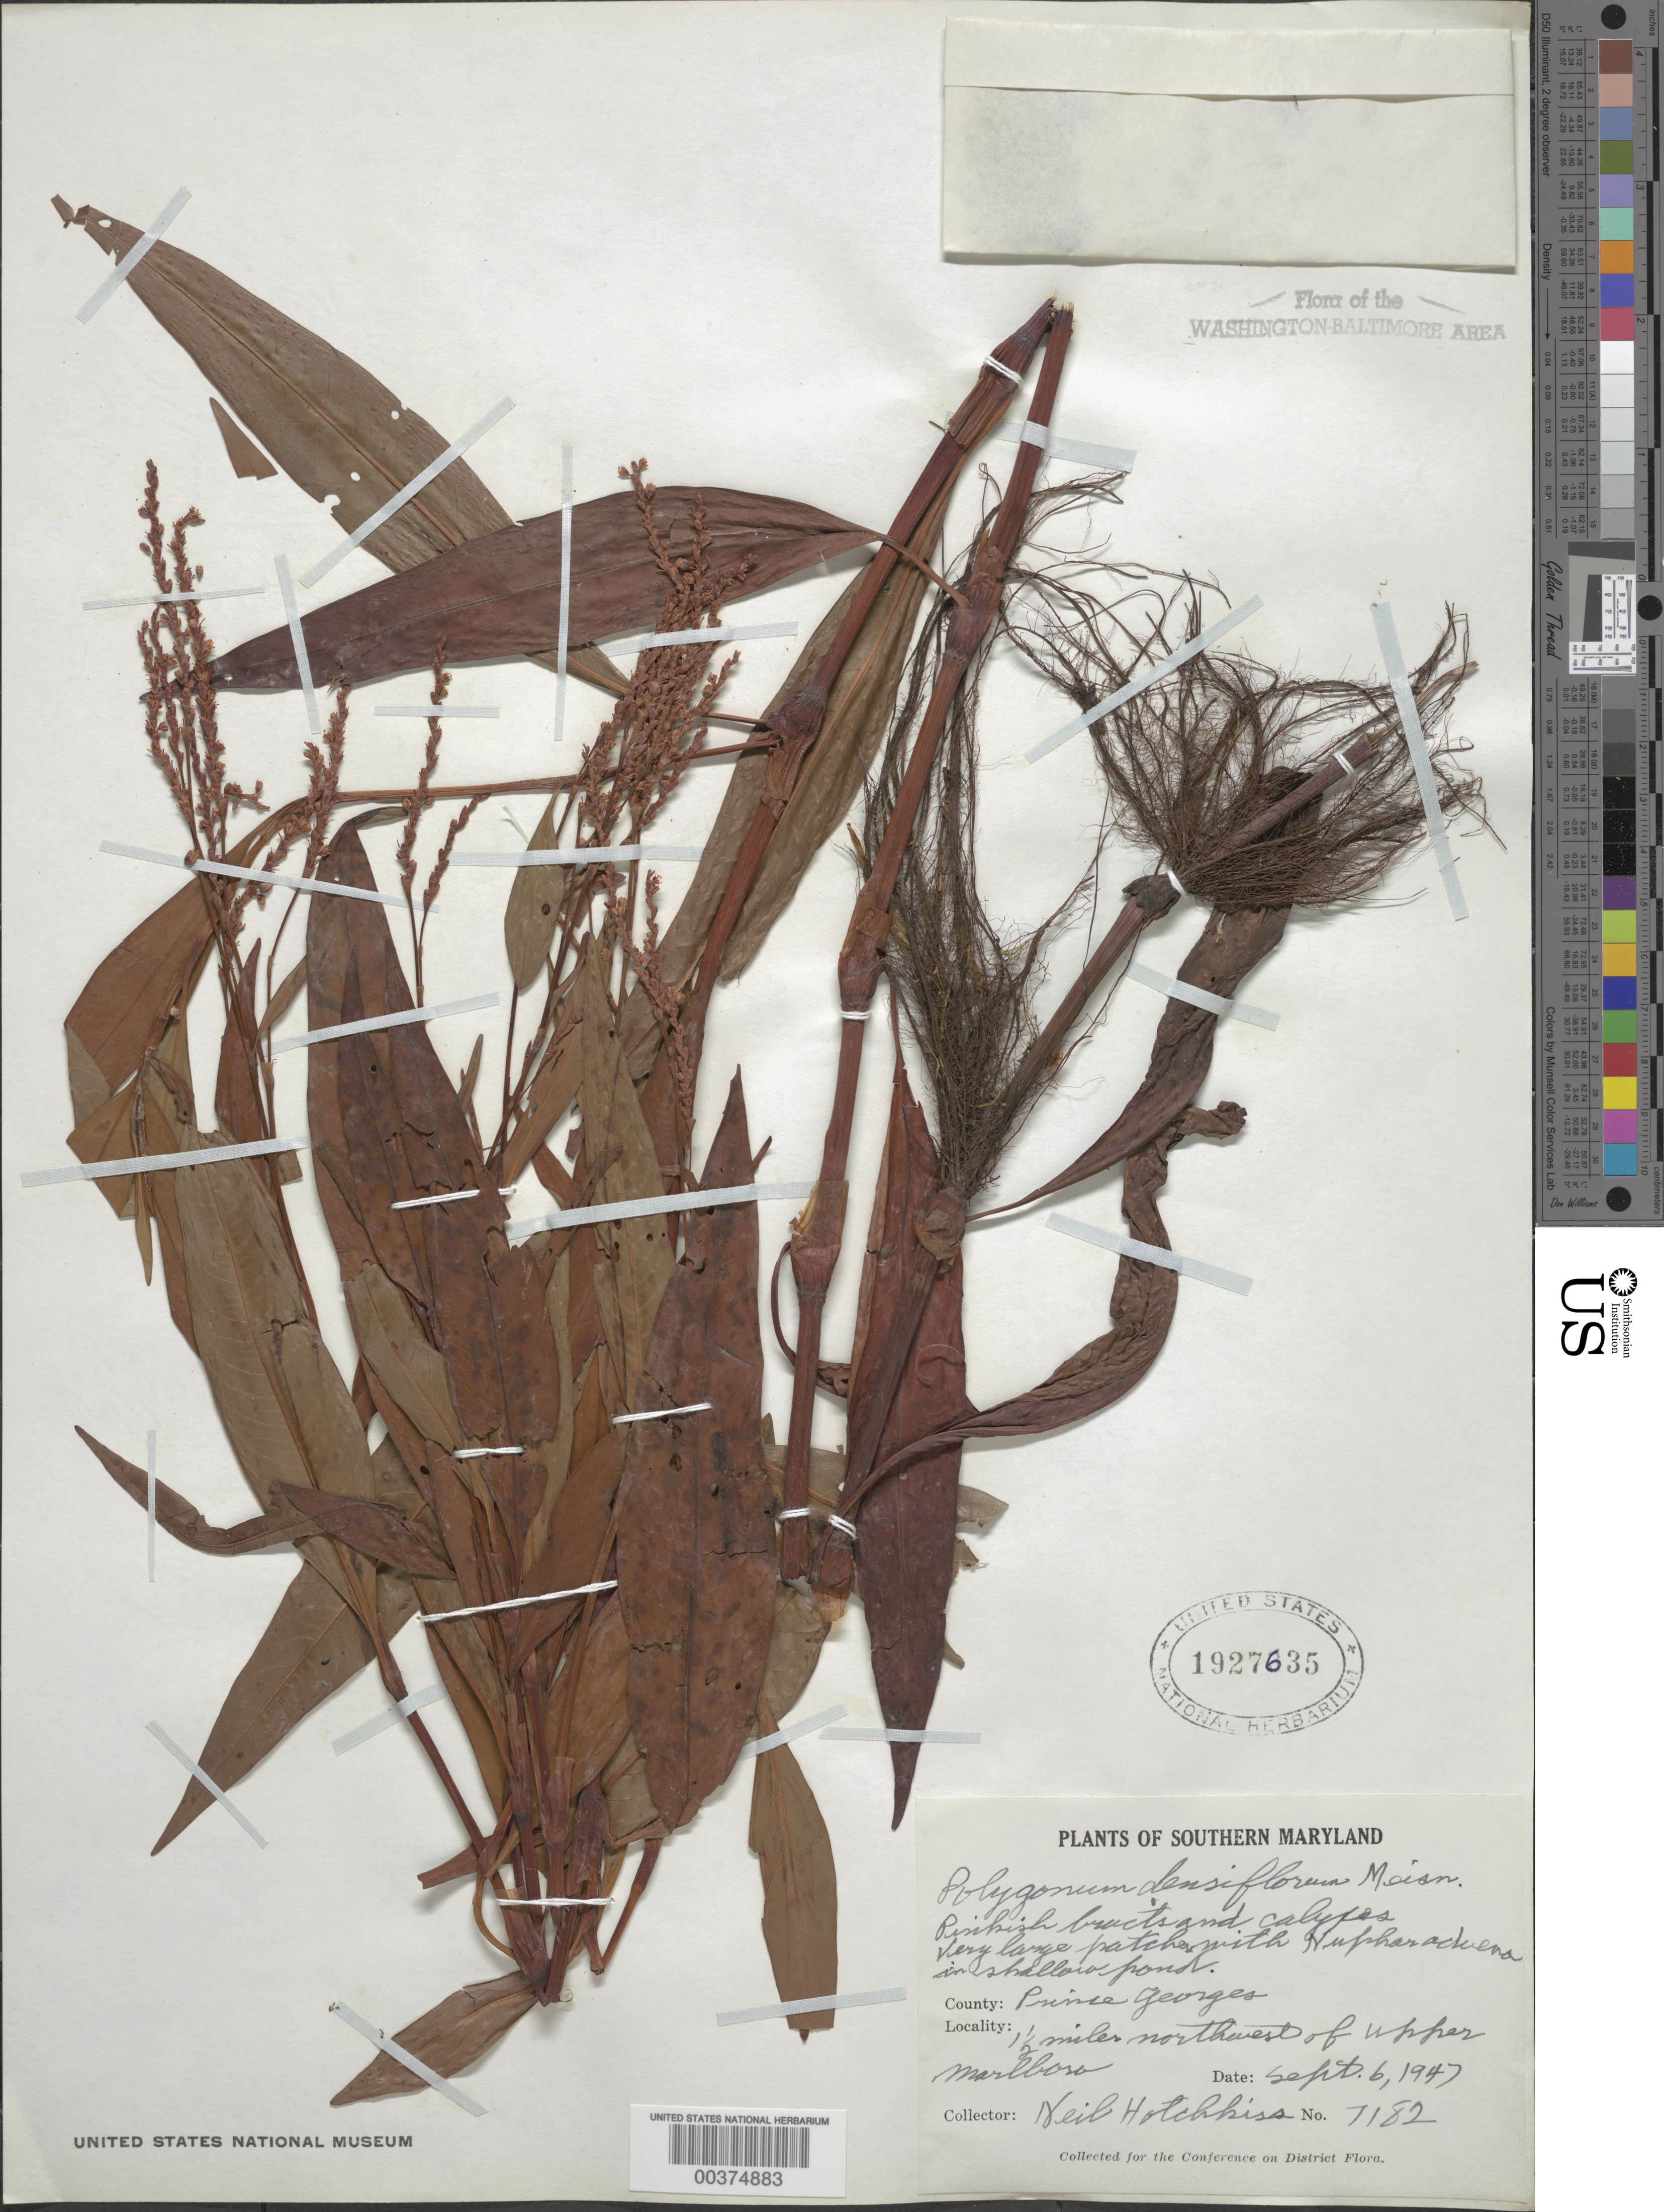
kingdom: Plantae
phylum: Tracheophyta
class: Magnoliopsida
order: Caryophyllales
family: Polygonaceae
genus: Persicaria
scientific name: Persicaria glabra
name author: (Willd.) M. Gómez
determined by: Atha, D. E.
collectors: N. Hotchkiss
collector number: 7182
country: United States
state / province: Maryland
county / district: Prince George's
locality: Northwest of Upper Marlboro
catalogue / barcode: US 1927635